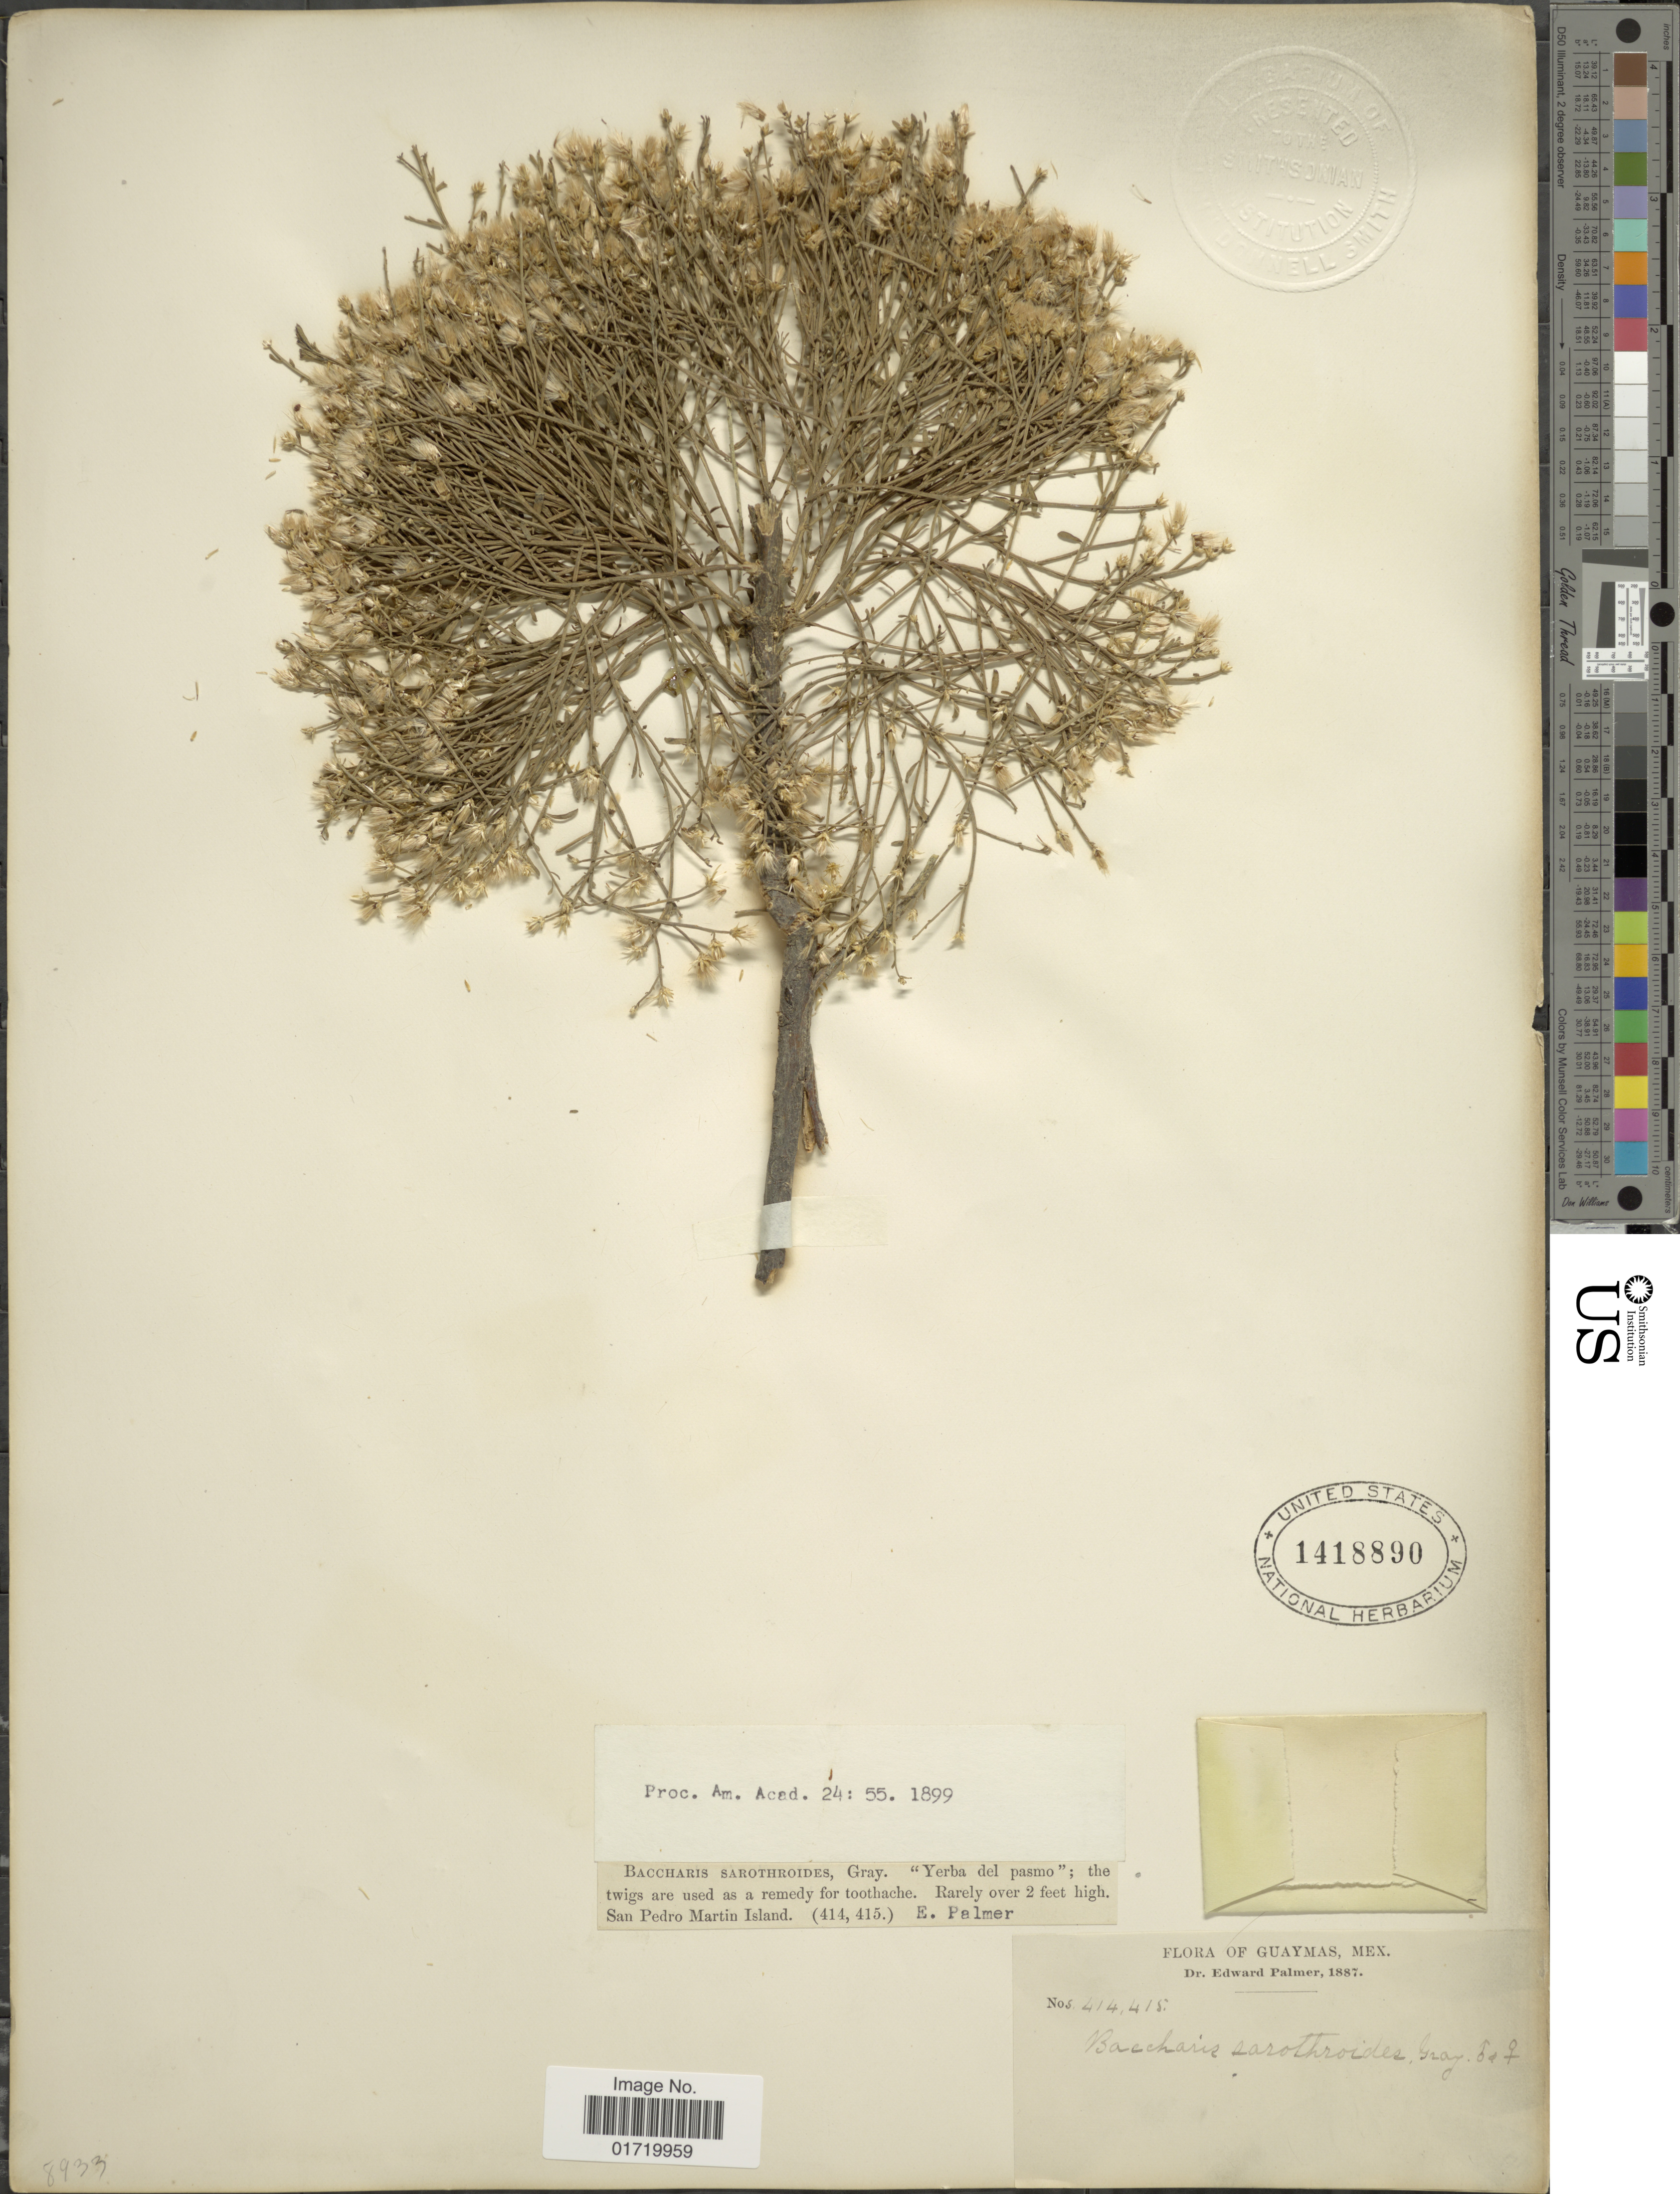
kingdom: Plantae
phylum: Tracheophyta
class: Magnoliopsida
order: Asterales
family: Asteraceae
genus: Baccharis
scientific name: Baccharis sarothroides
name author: A. Gray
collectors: E. Palmer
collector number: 414,415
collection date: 1887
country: Mexico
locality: Guaymas, Mex., San Pedro Martin Island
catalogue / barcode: US 1418890